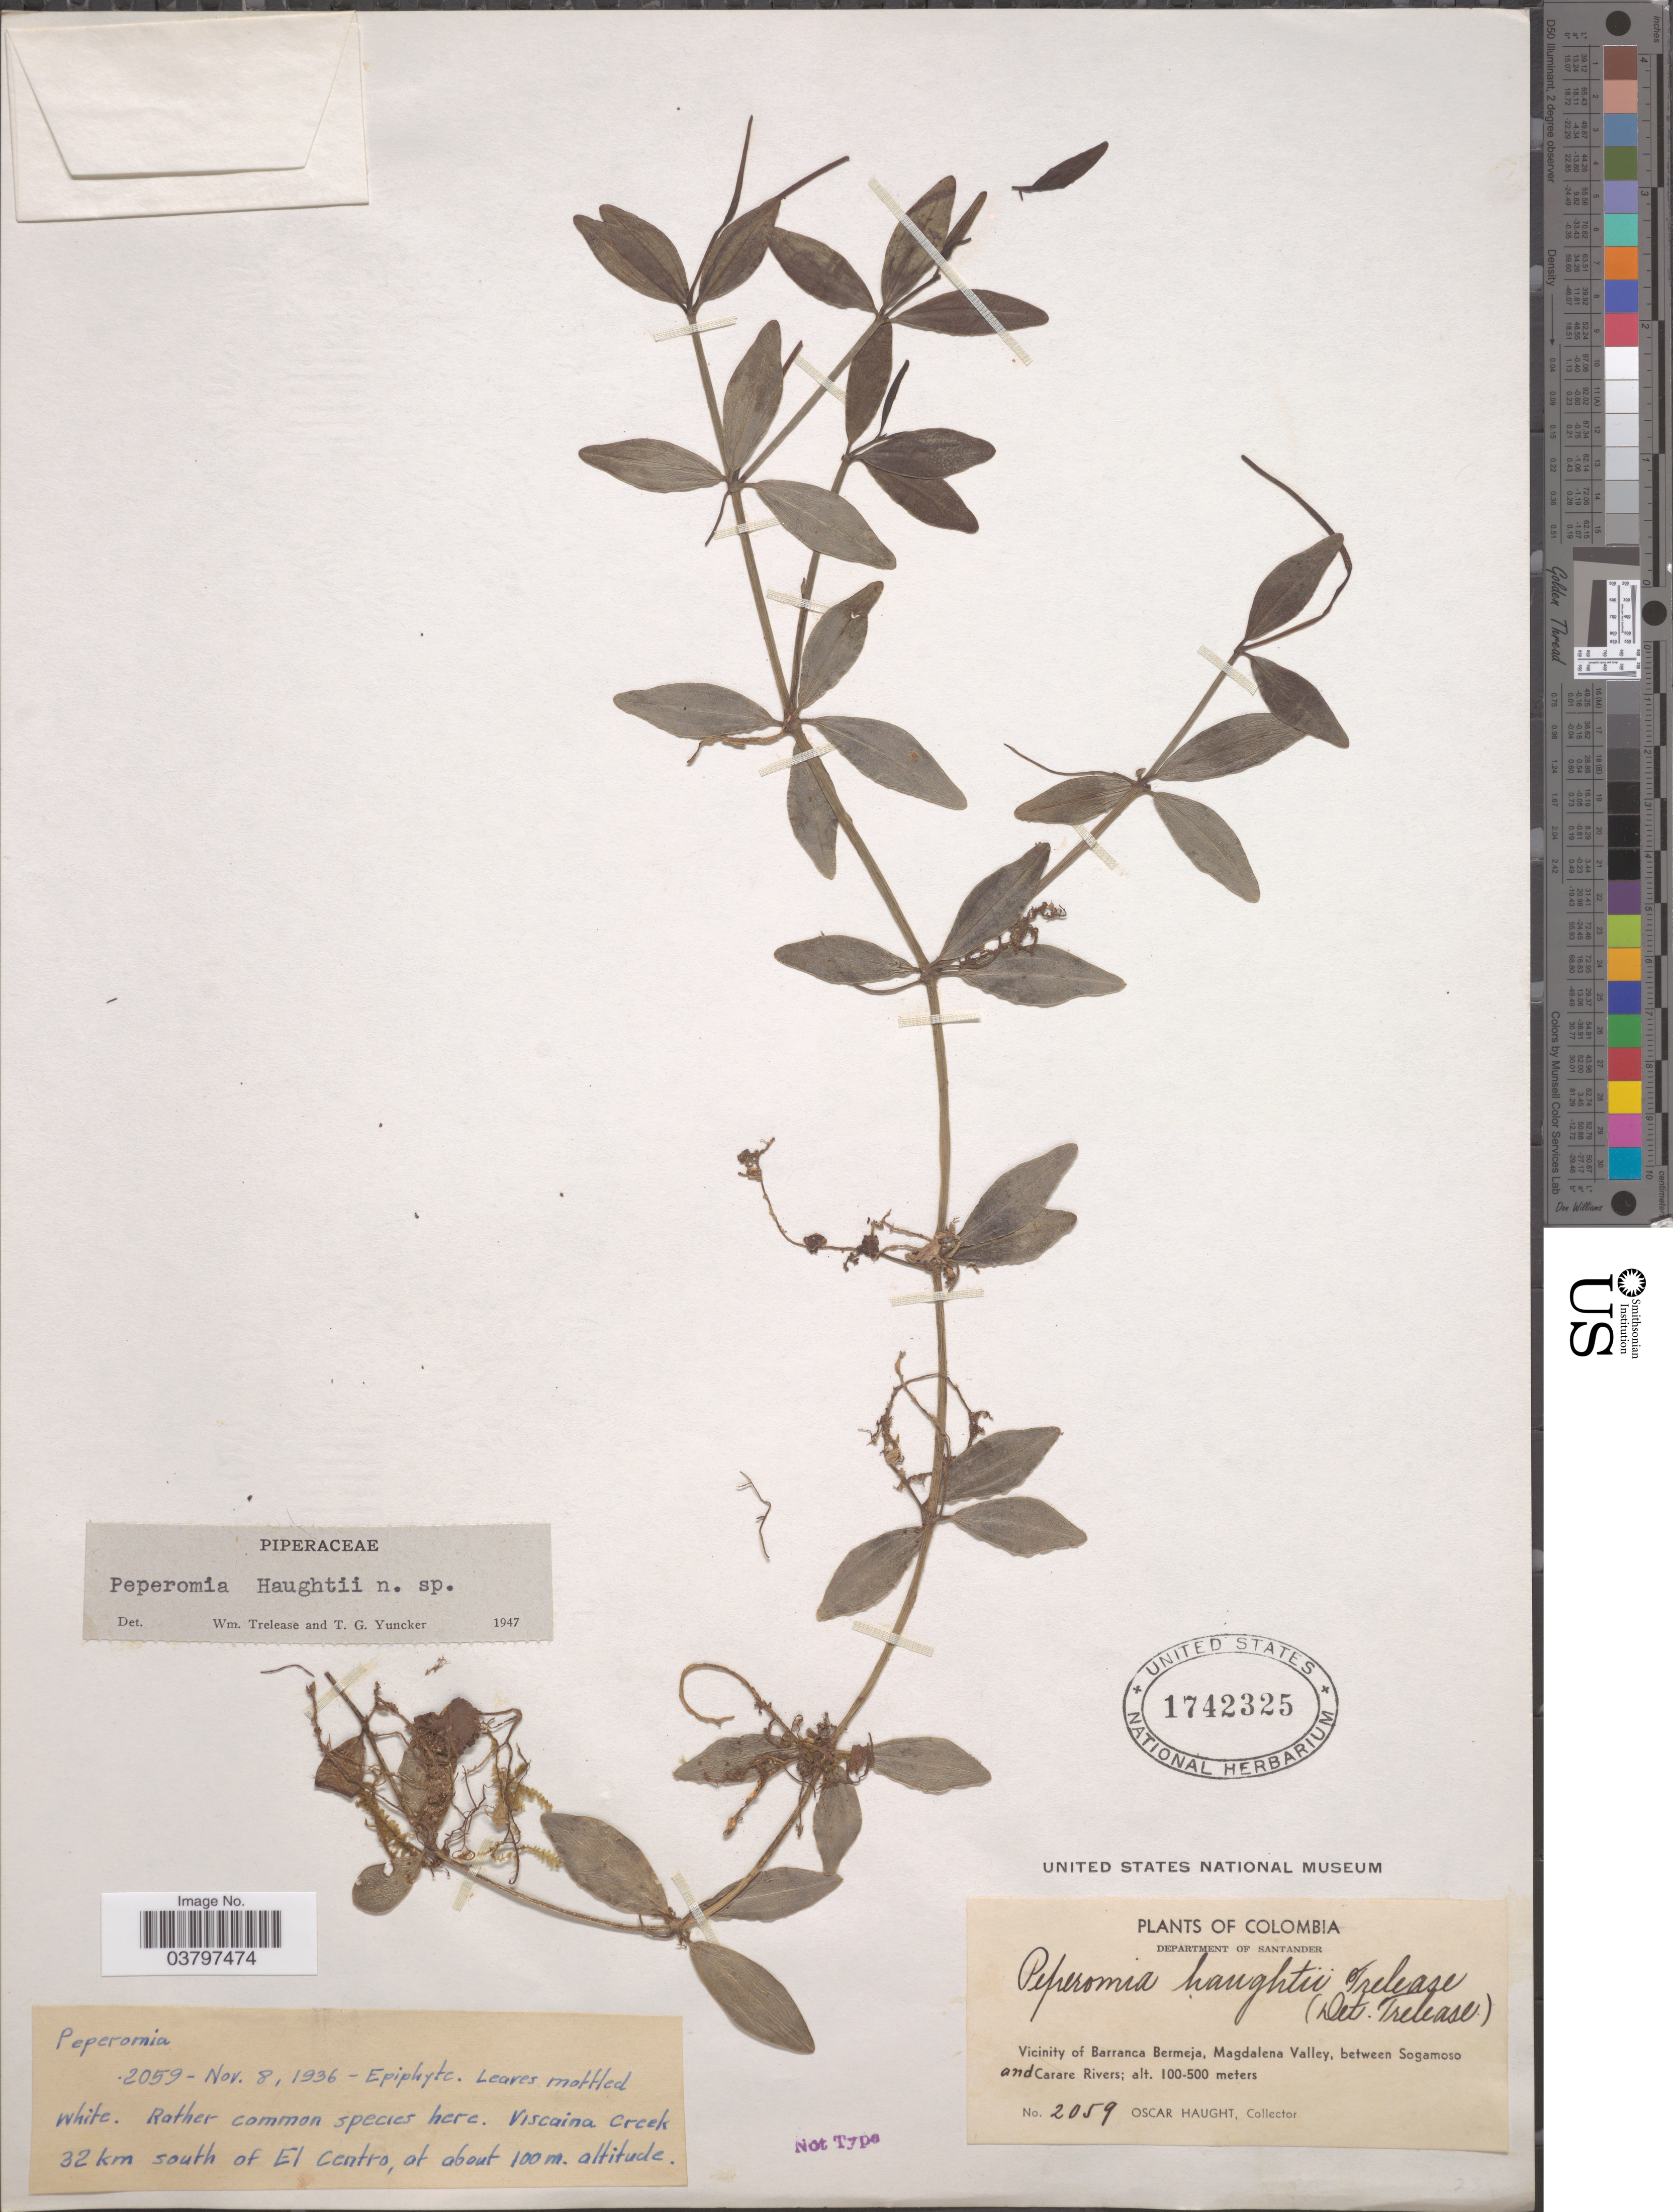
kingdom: Plantae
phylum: Tracheophyta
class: Magnoliopsida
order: Piperales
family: Piperaceae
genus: Peperomia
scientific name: Peperomia haughtii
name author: Trel. & Yunck.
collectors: O. L. Haught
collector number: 2059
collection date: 1936-11-08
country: Colombia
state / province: Santander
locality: Department of Santander. Vicinity of Barranca Bermeja, Magdalena Valley, between Sogamoso and Carare Rivers. Viscaina Creek 32 km south of El Centro.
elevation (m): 100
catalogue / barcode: US 1742325